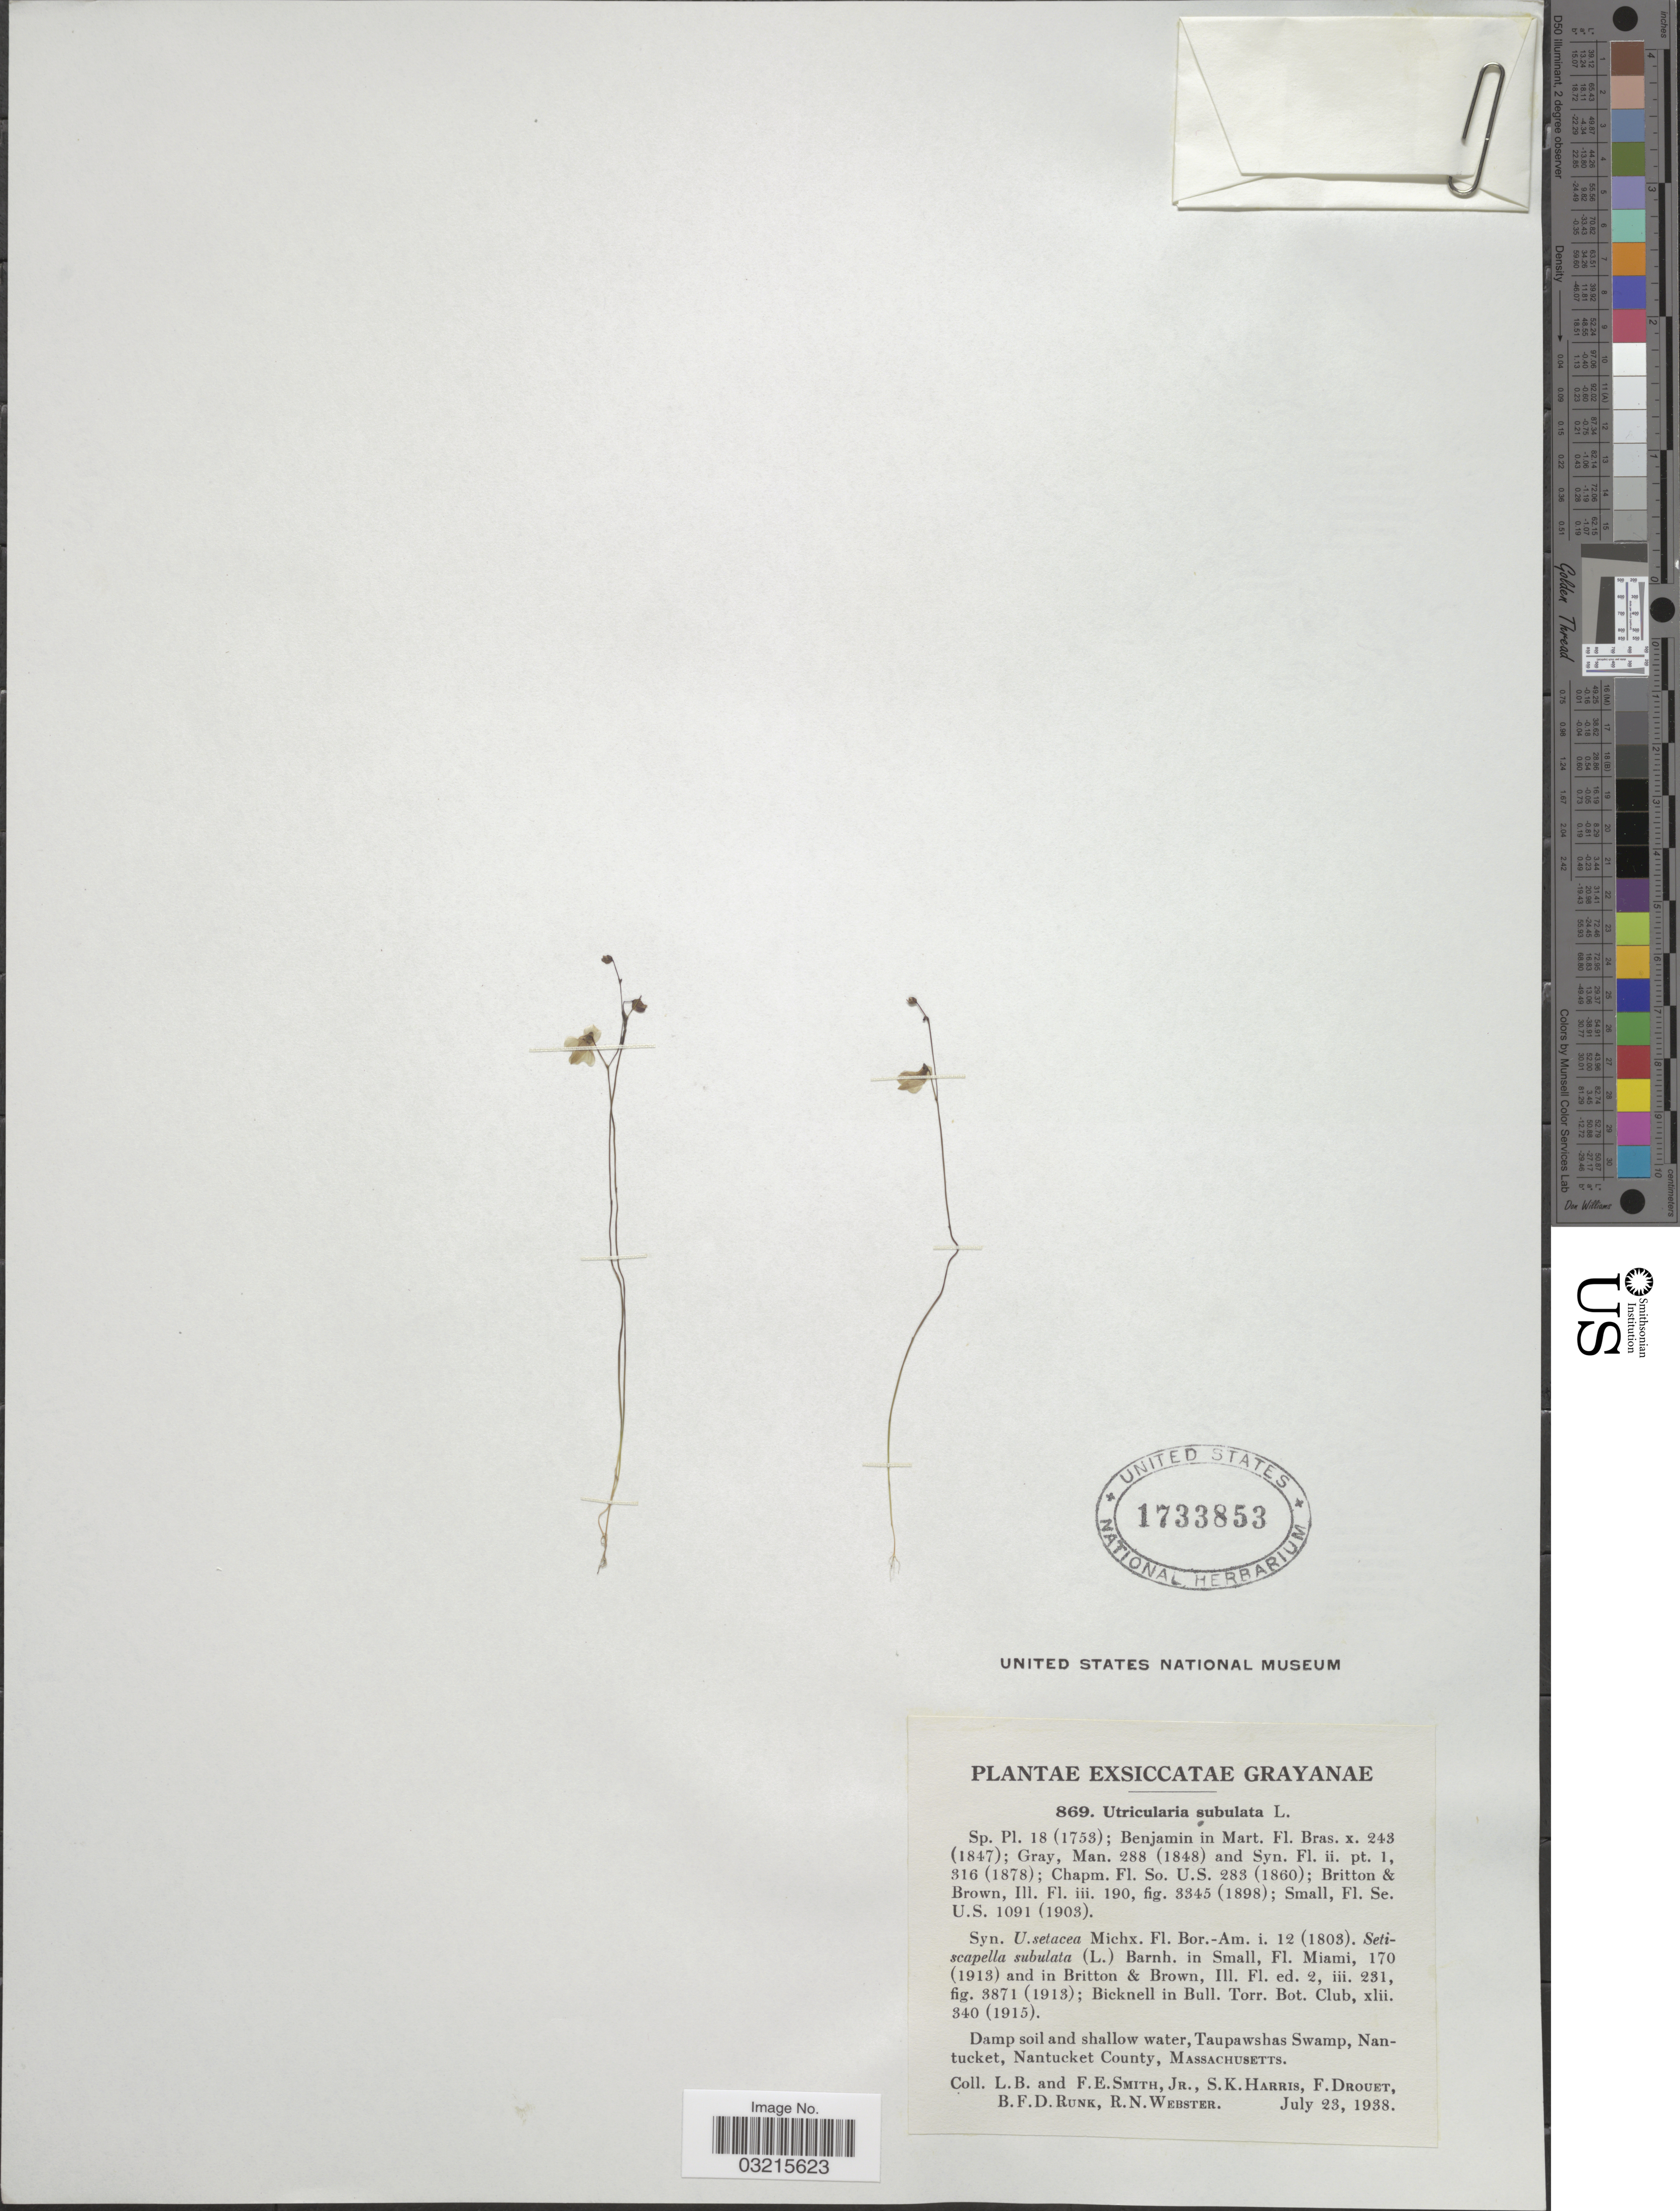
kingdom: Plantae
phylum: Tracheophyta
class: Magnoliopsida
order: Lamiales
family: Lentibulariaceae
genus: Utricularia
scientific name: Utricularia subulata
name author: L.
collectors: L. Smith, F. Smith, S. K. Harris, F. E. Drouet & et al.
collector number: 869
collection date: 1938-07-23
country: United States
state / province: Massachusetts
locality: Grayanae, Taupawshas Swamp, Nantucket, Nantucket County.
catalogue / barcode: US 1733853